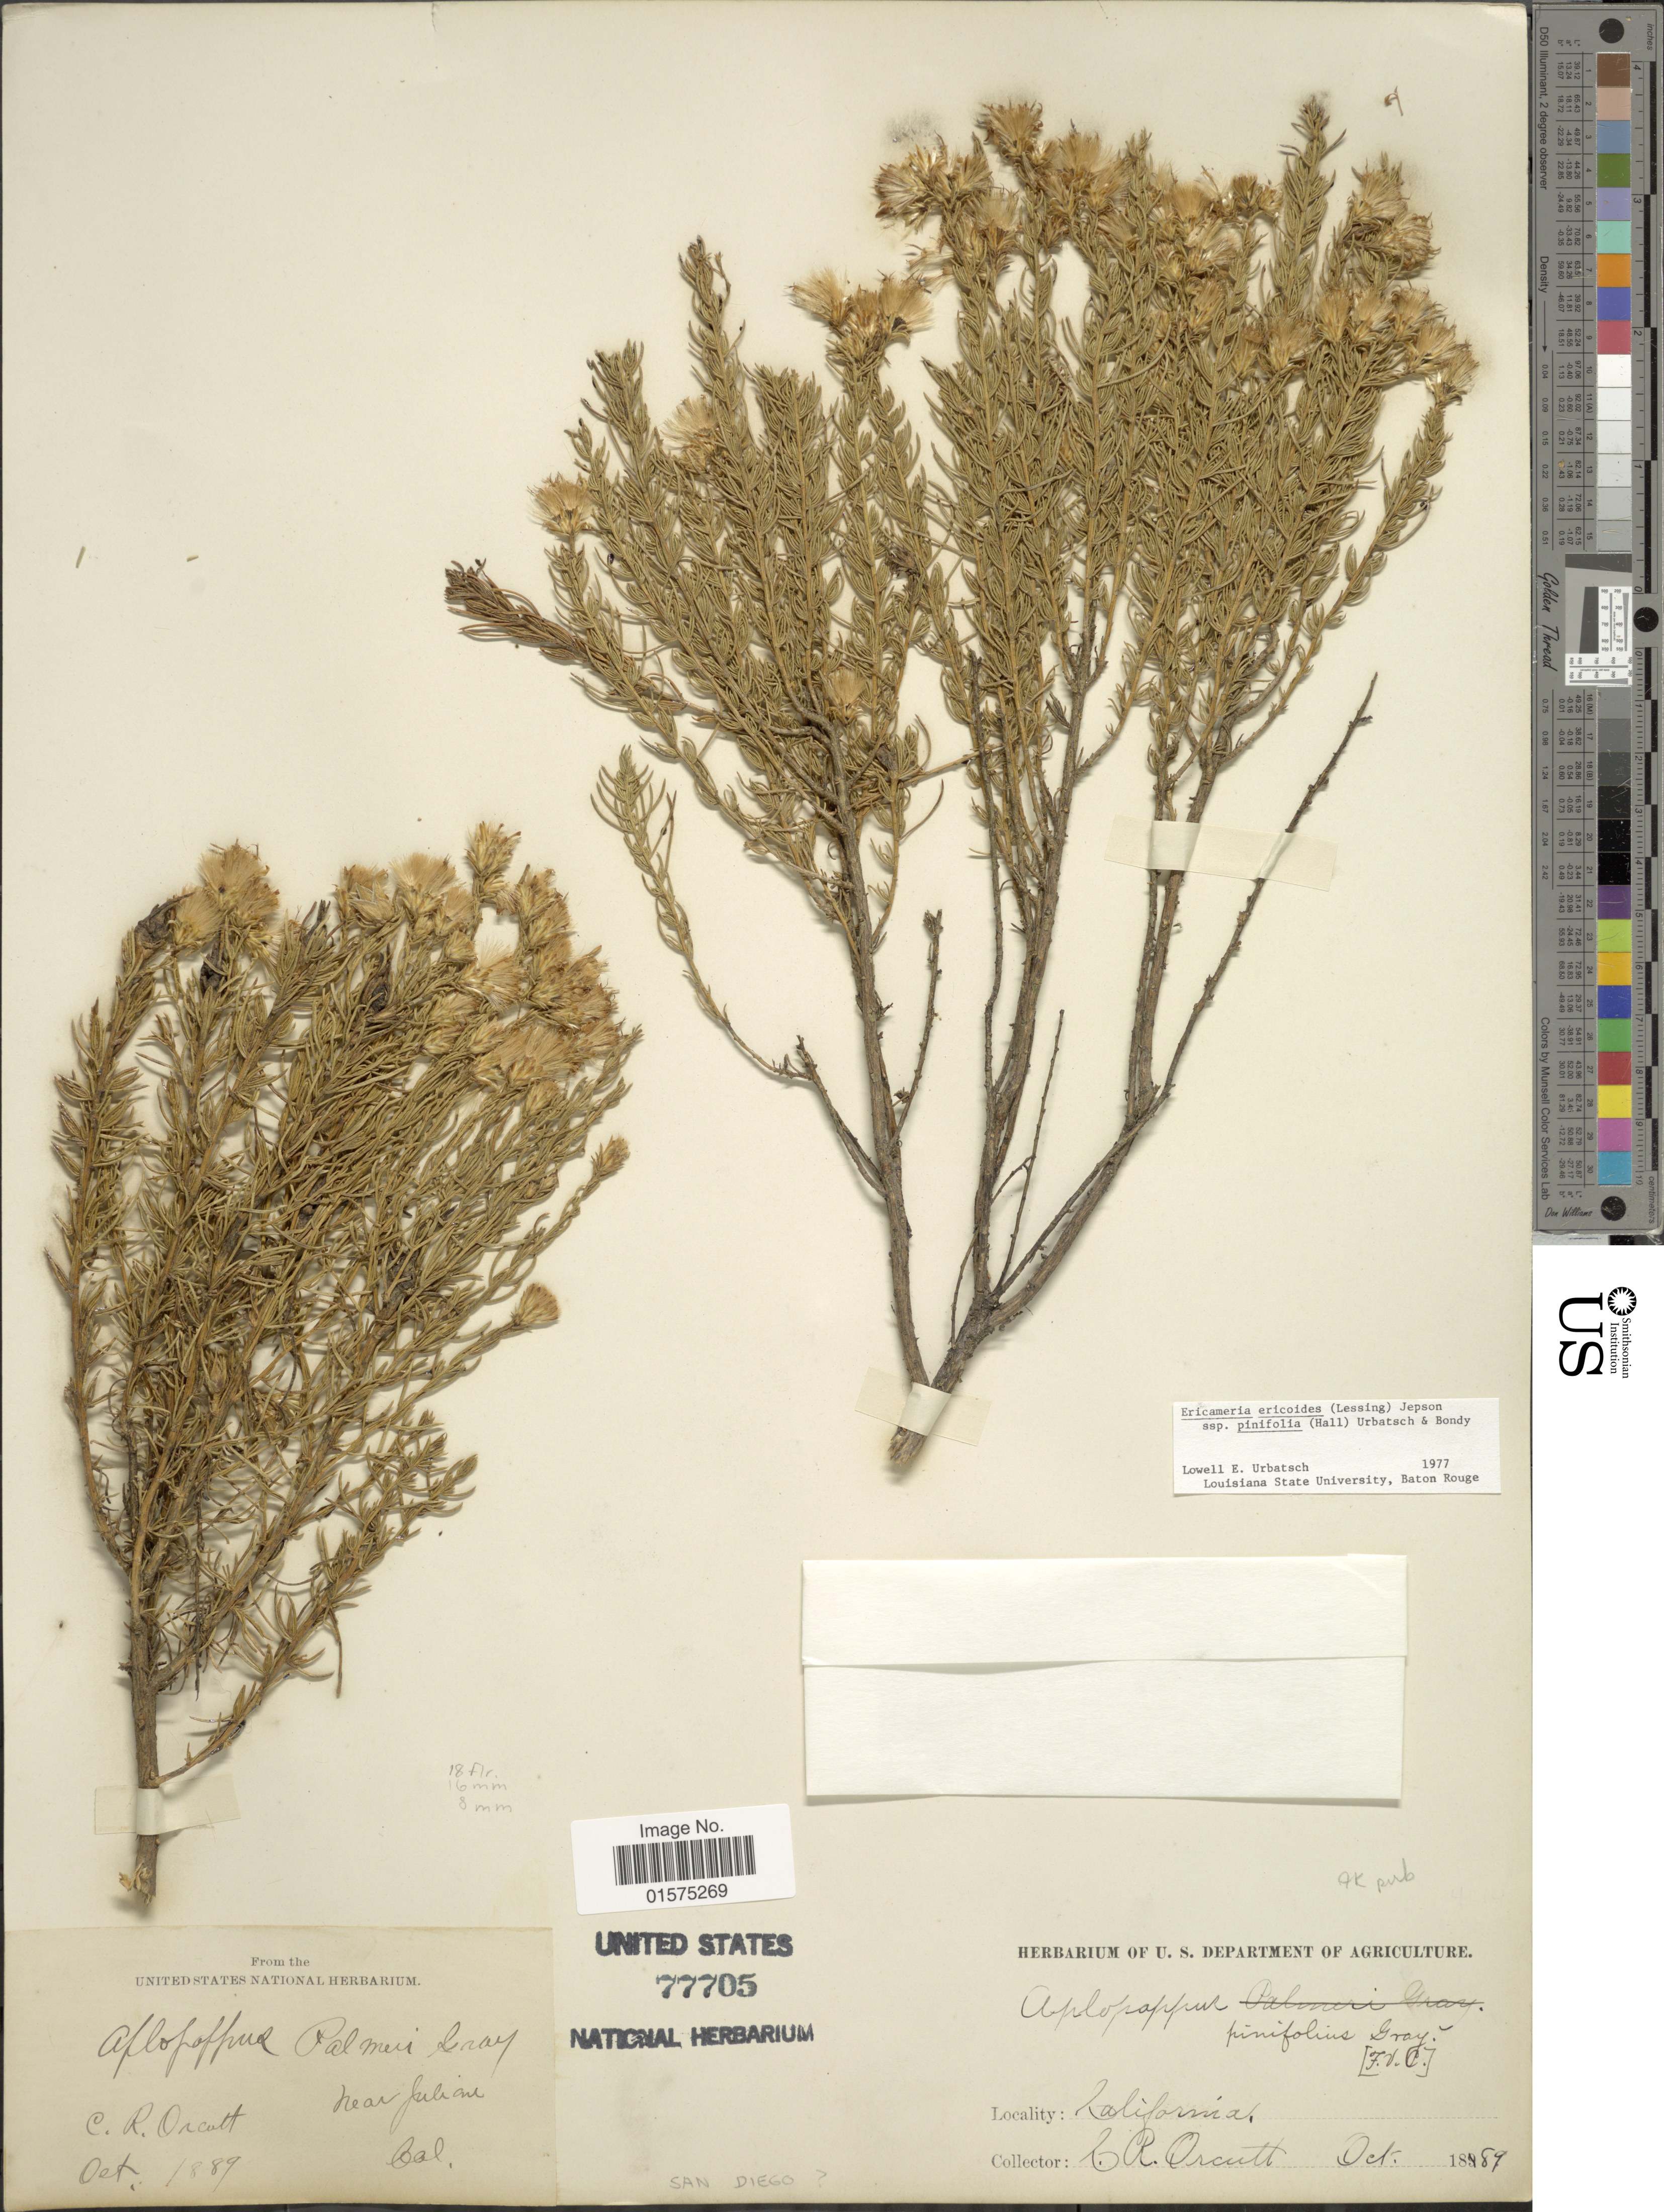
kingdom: Plantae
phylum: Tracheophyta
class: Magnoliopsida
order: Asterales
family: Asteraceae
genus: Ericameria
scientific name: Ericameria pinifolia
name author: (A. Gray) Hall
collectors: C. R. Orcutt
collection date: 1889-10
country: United States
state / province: California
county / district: San Diego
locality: Near Juliane. San Diego [unsure placement]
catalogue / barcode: US 77705